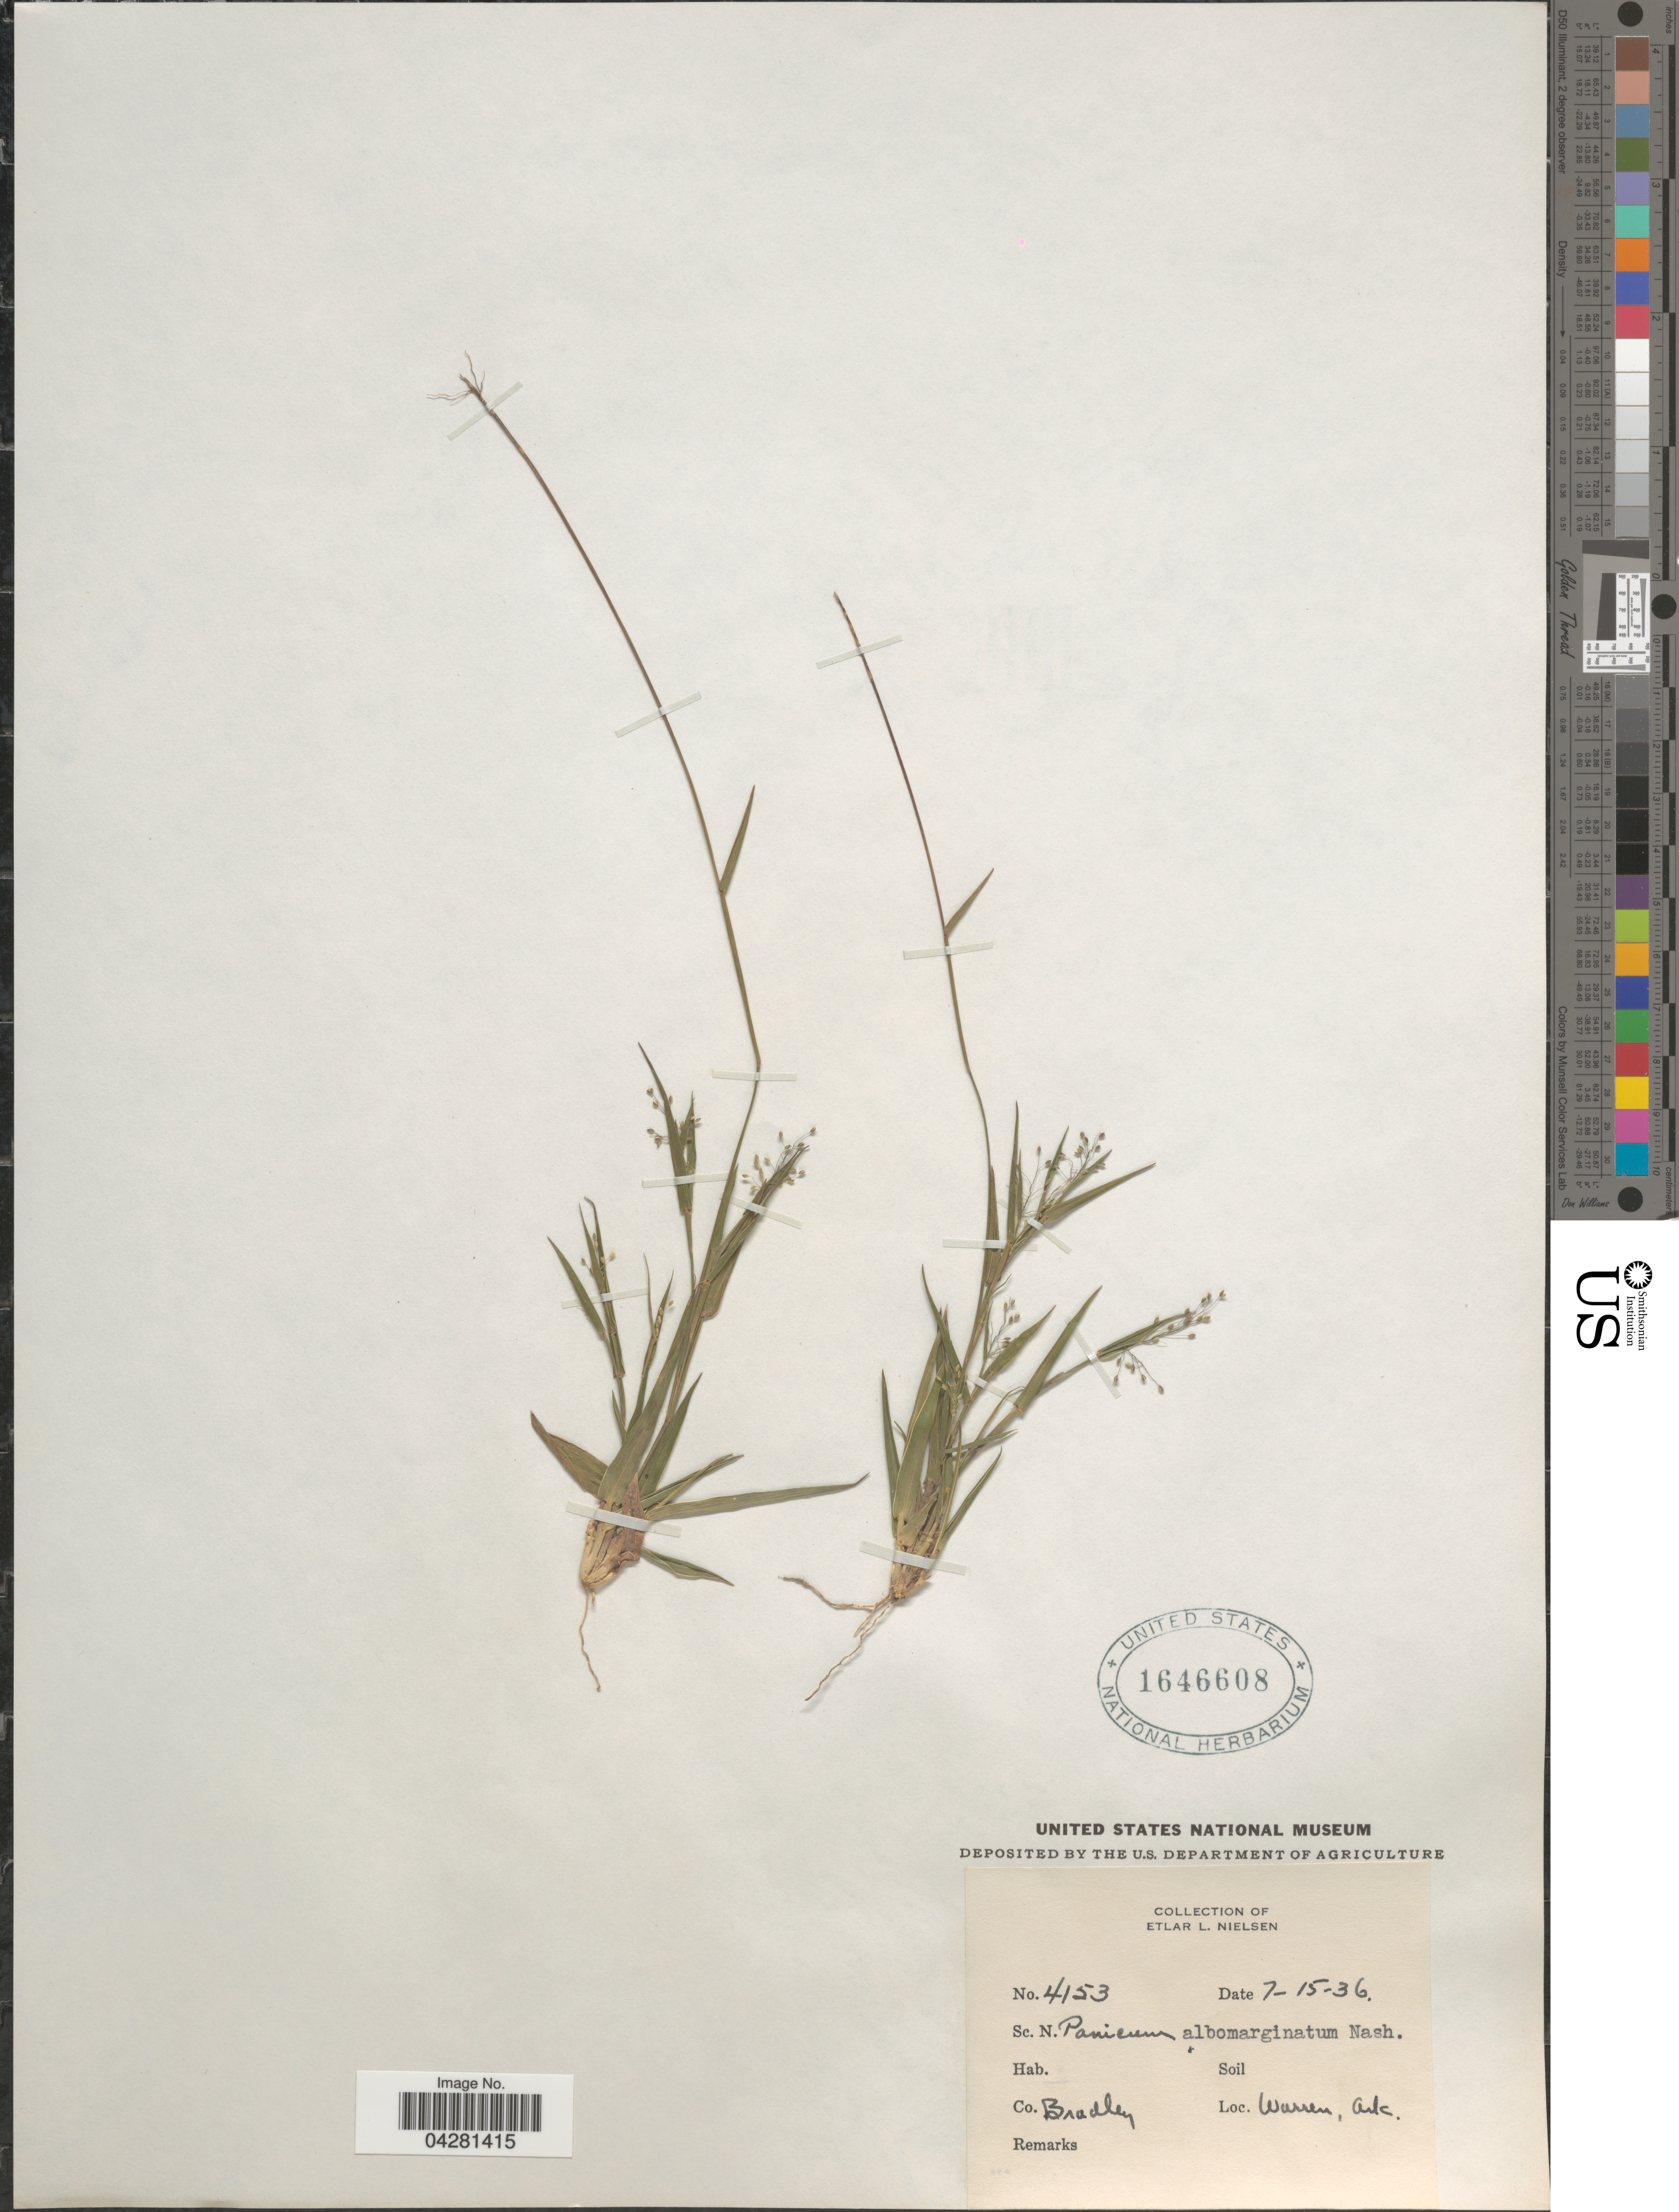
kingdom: Plantae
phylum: Tracheophyta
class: Liliopsida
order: Poales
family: Poaceae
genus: Dichanthelium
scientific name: Dichanthelium dichotomum var. unciphyllum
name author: (Trin.) Davidse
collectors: E. L. Nielsen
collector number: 4153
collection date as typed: Transcribed d/m/y: 15/7/36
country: United States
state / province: Arkansas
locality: Co. Bradley. Warren.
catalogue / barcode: US 1646608